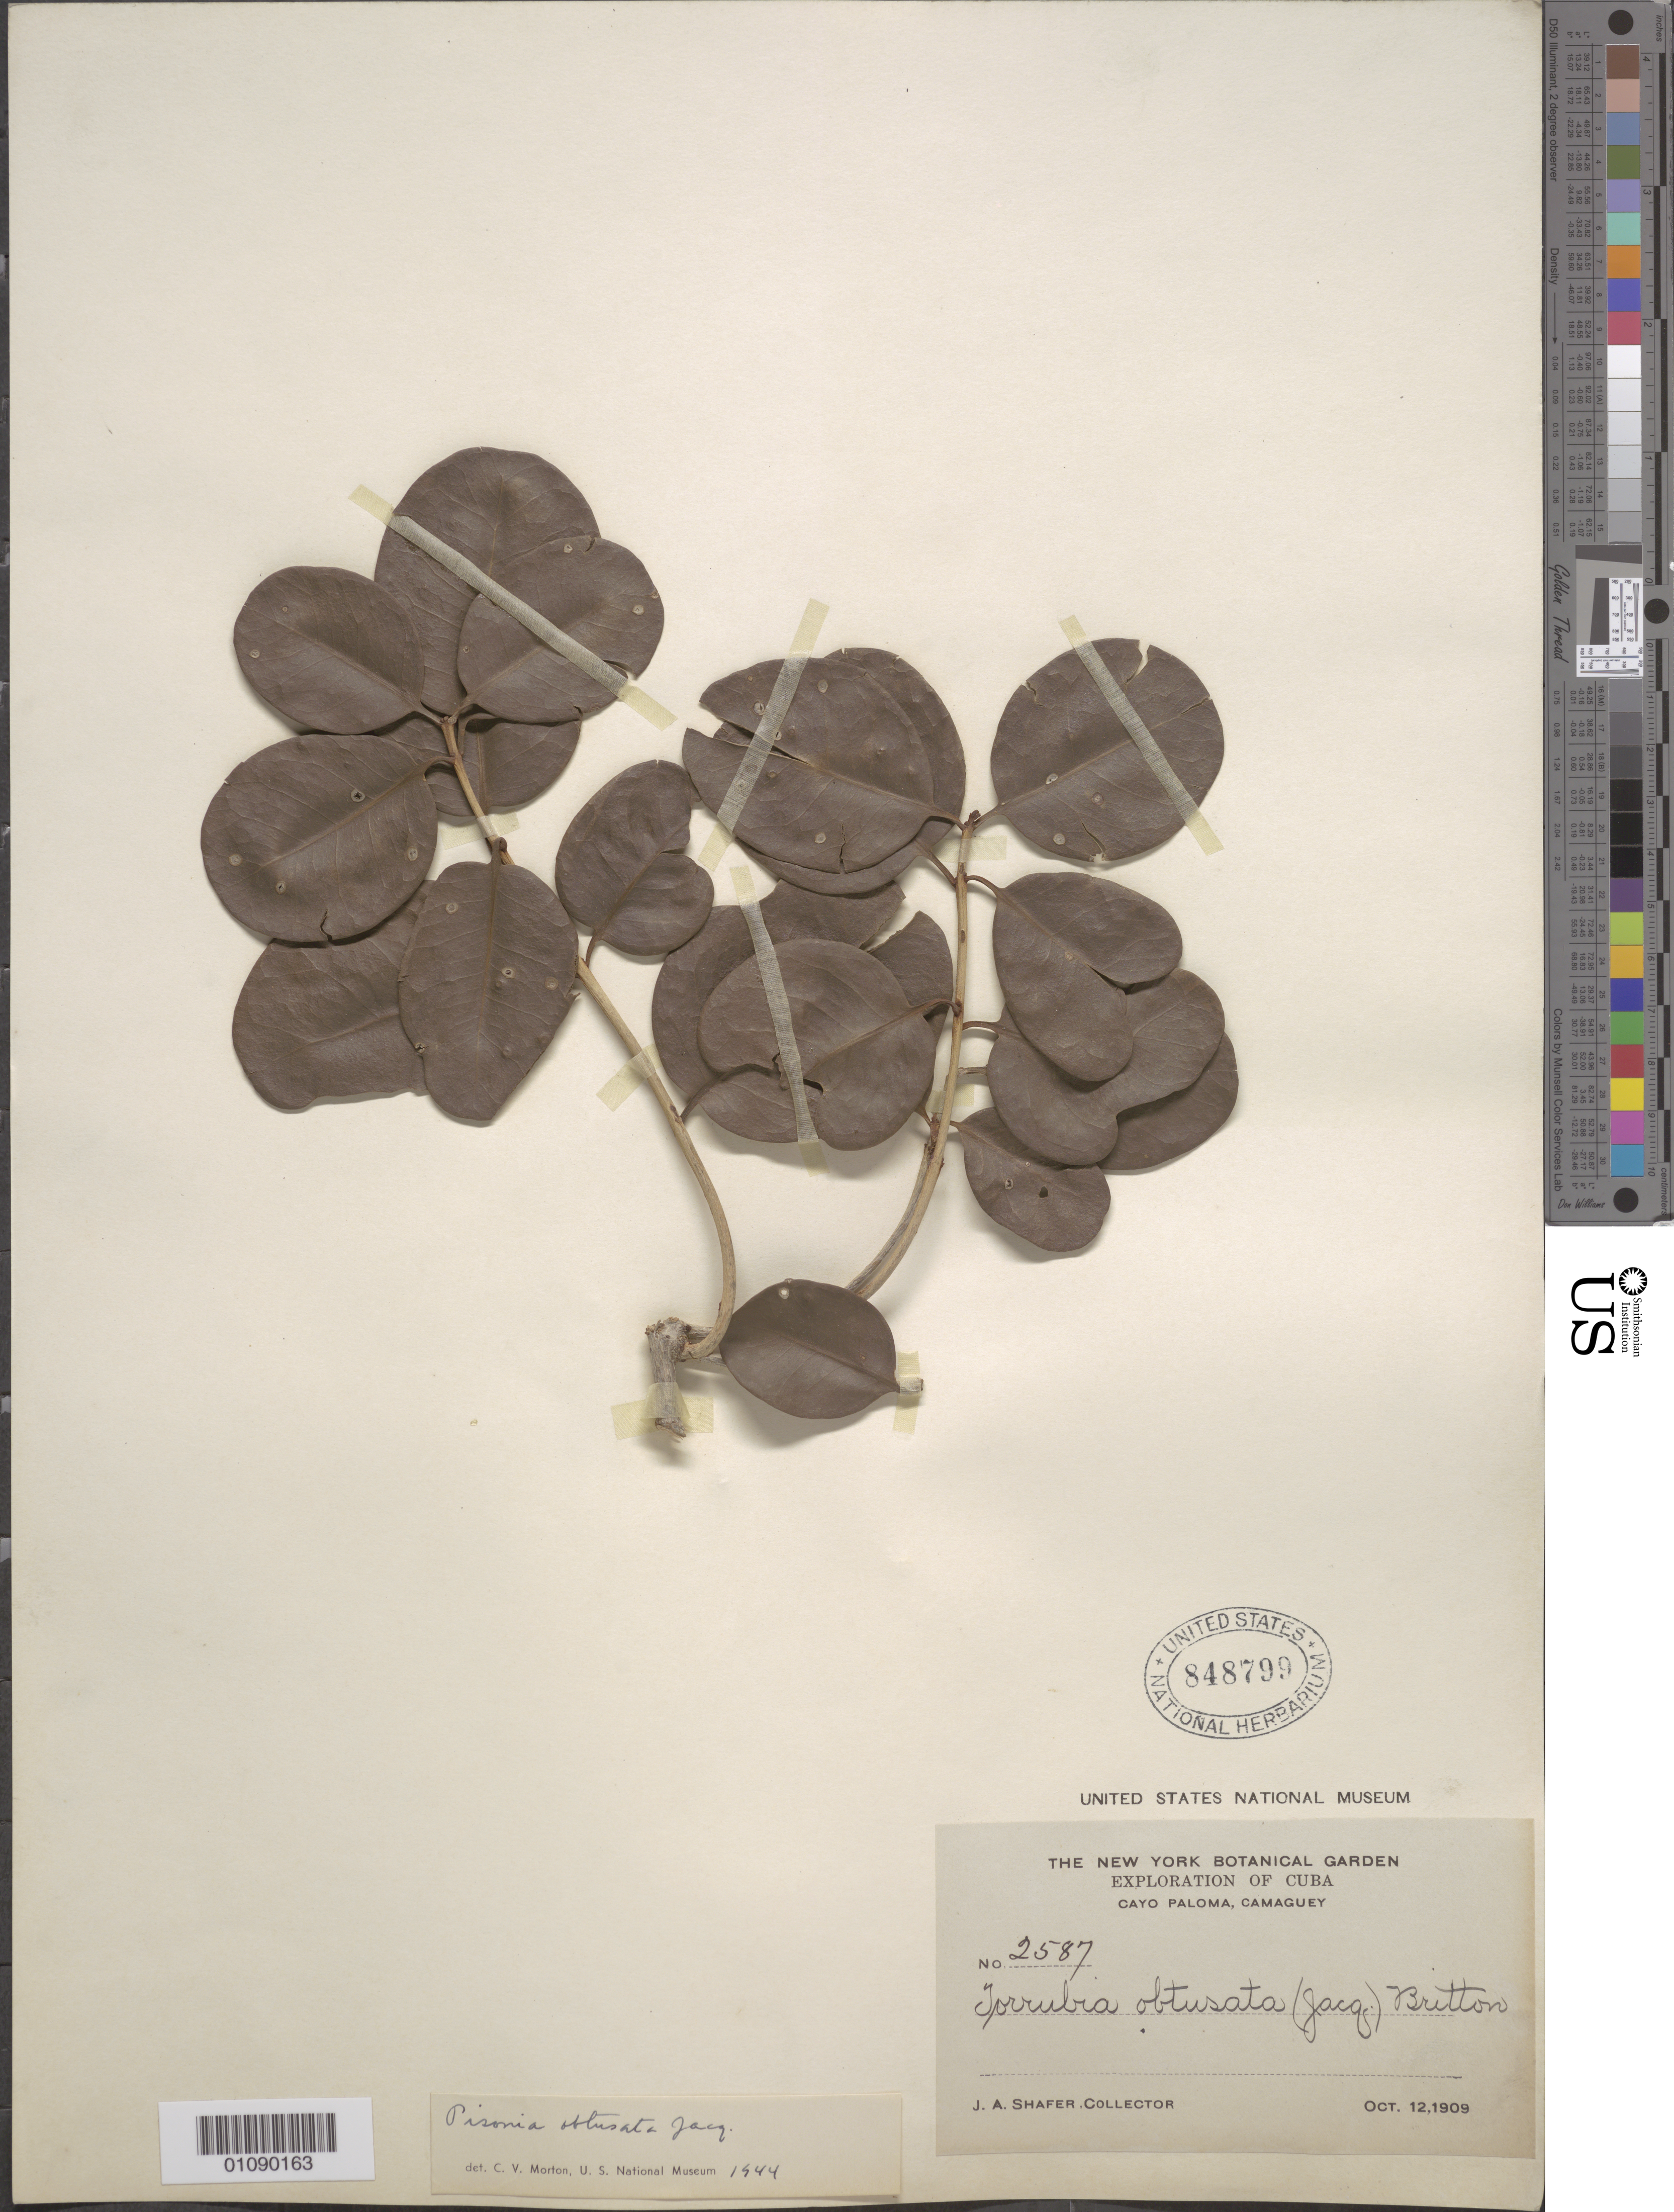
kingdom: Plantae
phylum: Tracheophyta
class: Magnoliopsida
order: Caryophyllales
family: Nyctaginaceae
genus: Guapira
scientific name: Guapira obtusata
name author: (Jacq.) Little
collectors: J. A. Shafer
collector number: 2587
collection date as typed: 12 Oct 1909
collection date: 1909-10-12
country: Cuba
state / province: Camagüey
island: Cuba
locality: Camaguey, Cayo Paloma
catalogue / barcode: US 848799